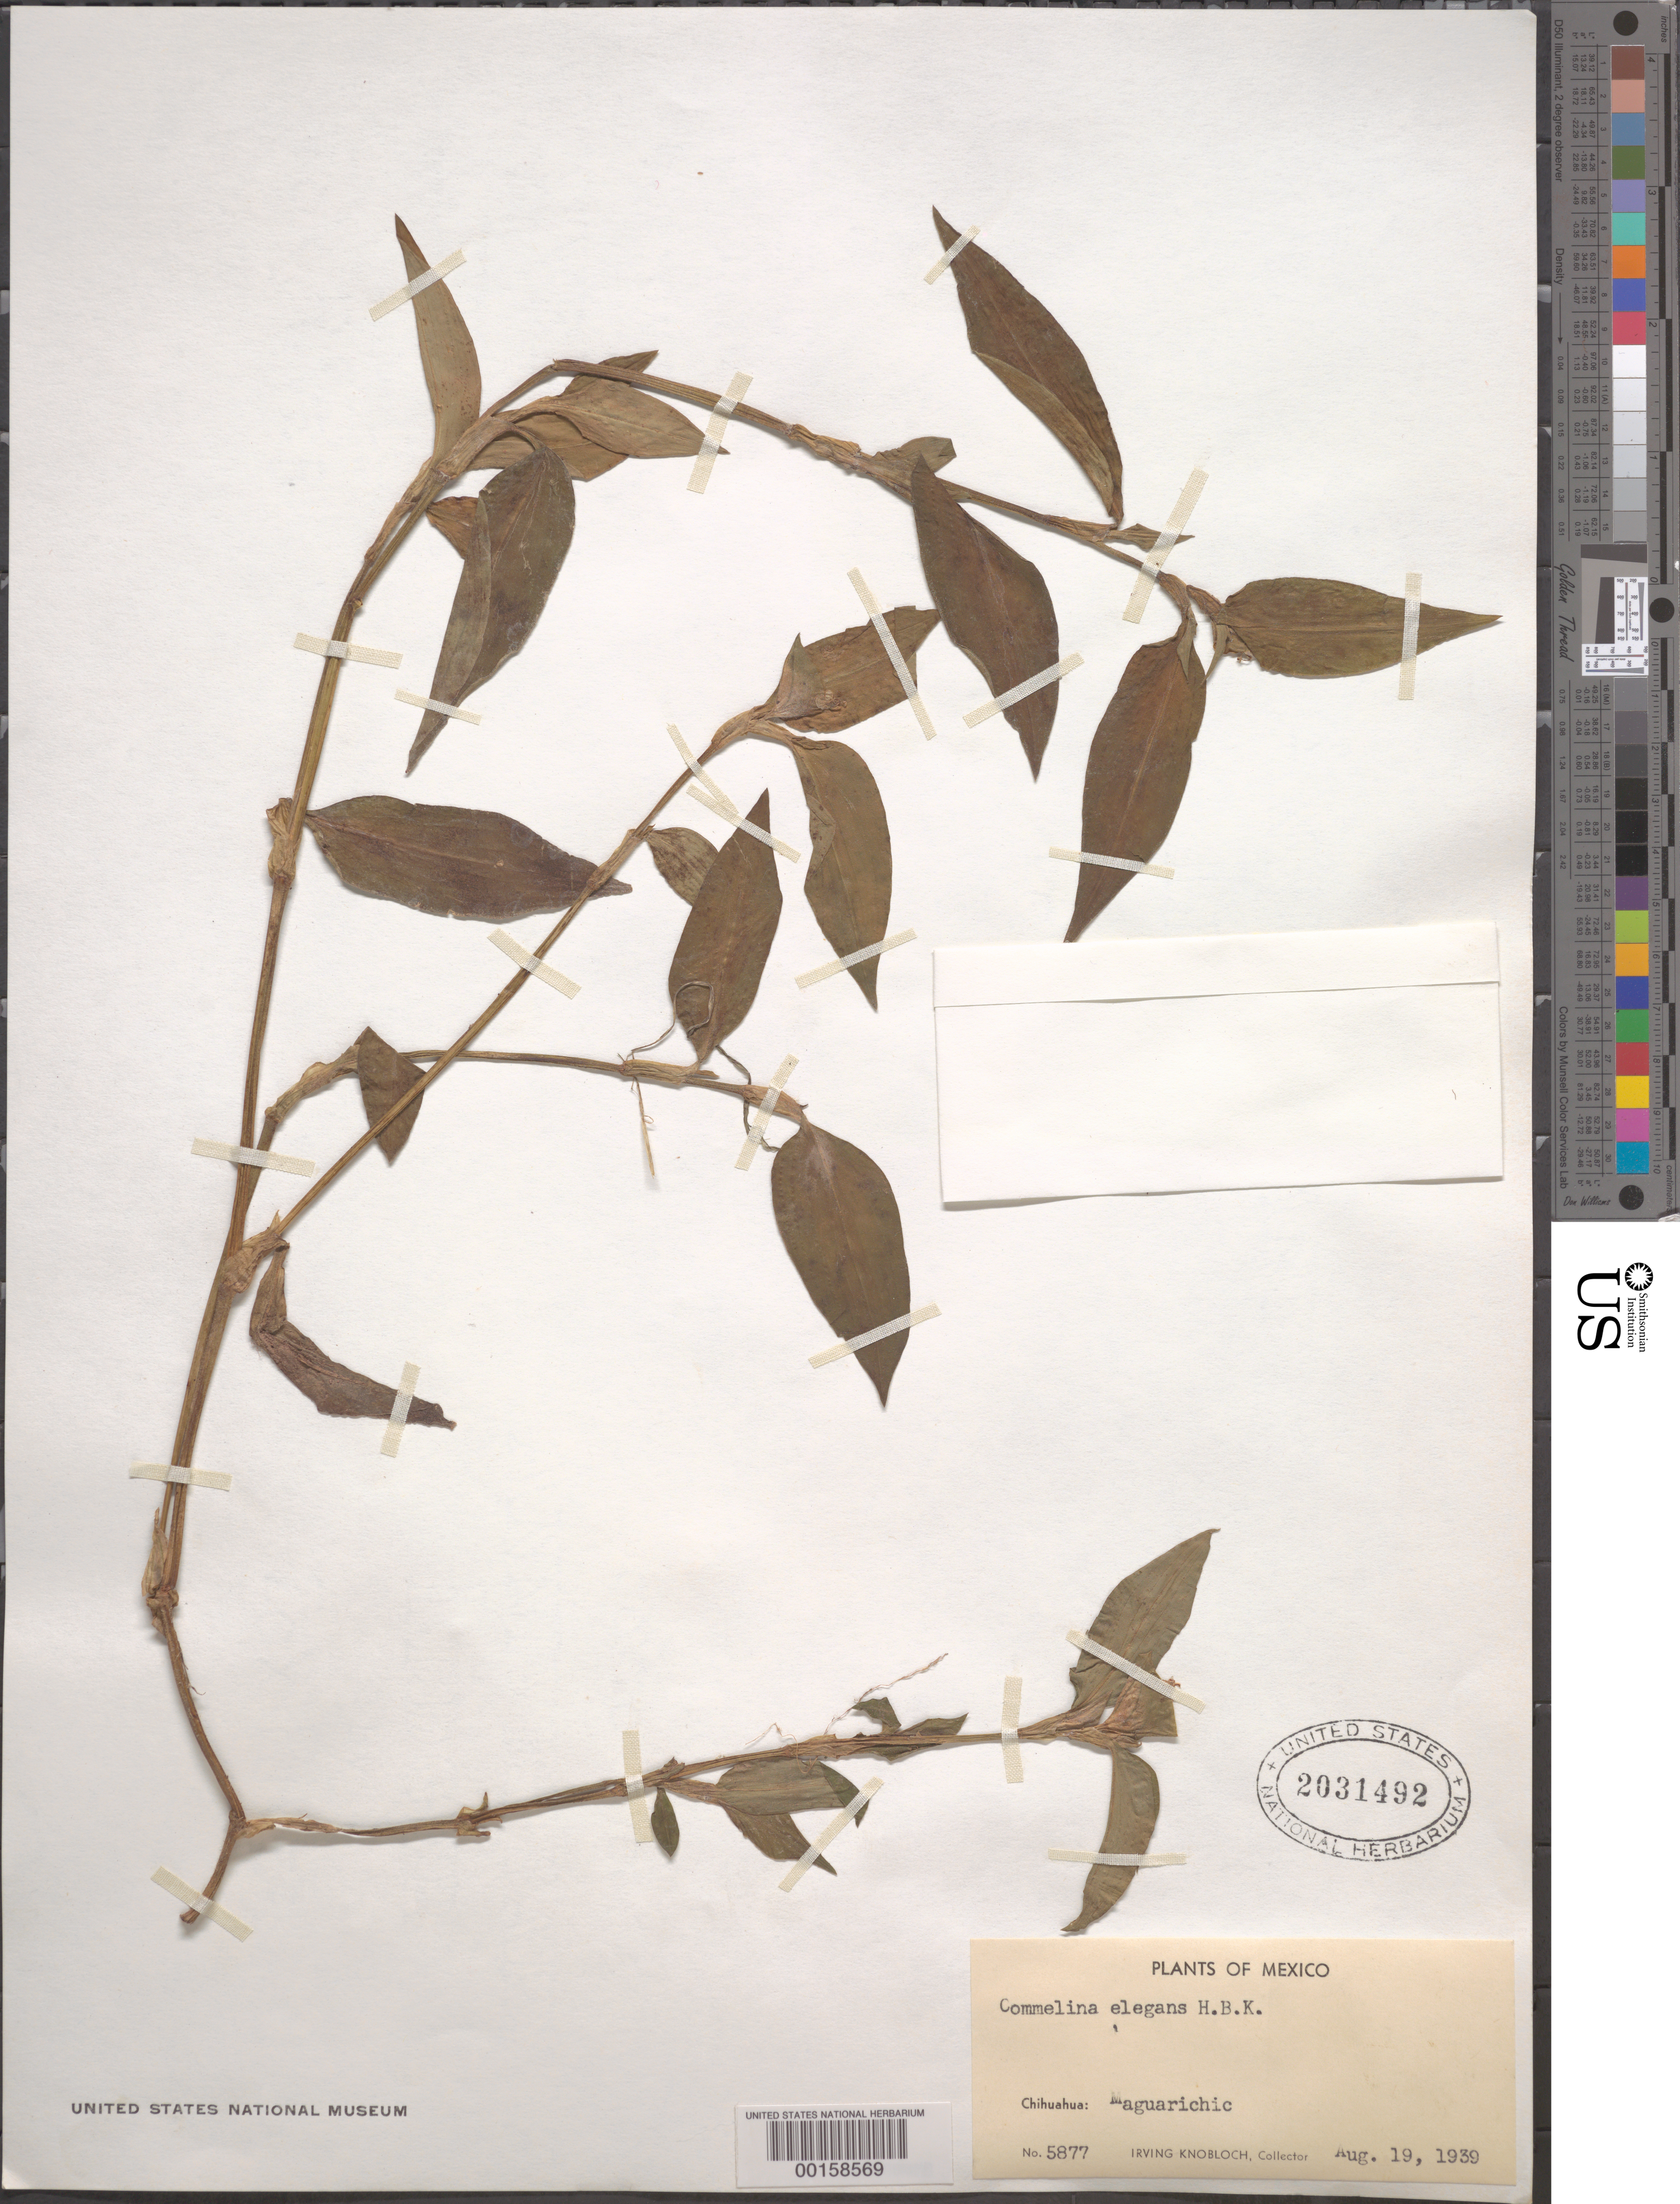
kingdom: Plantae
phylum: Tracheophyta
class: Liliopsida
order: Commelinales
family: Commelinaceae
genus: Commelina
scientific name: Commelina erecta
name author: L.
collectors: I. W. Knobloch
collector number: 5877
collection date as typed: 19 Aug 1939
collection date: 1939-08-19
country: Mexico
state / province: Chihuahua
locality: Maguarichic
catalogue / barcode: US 2031492